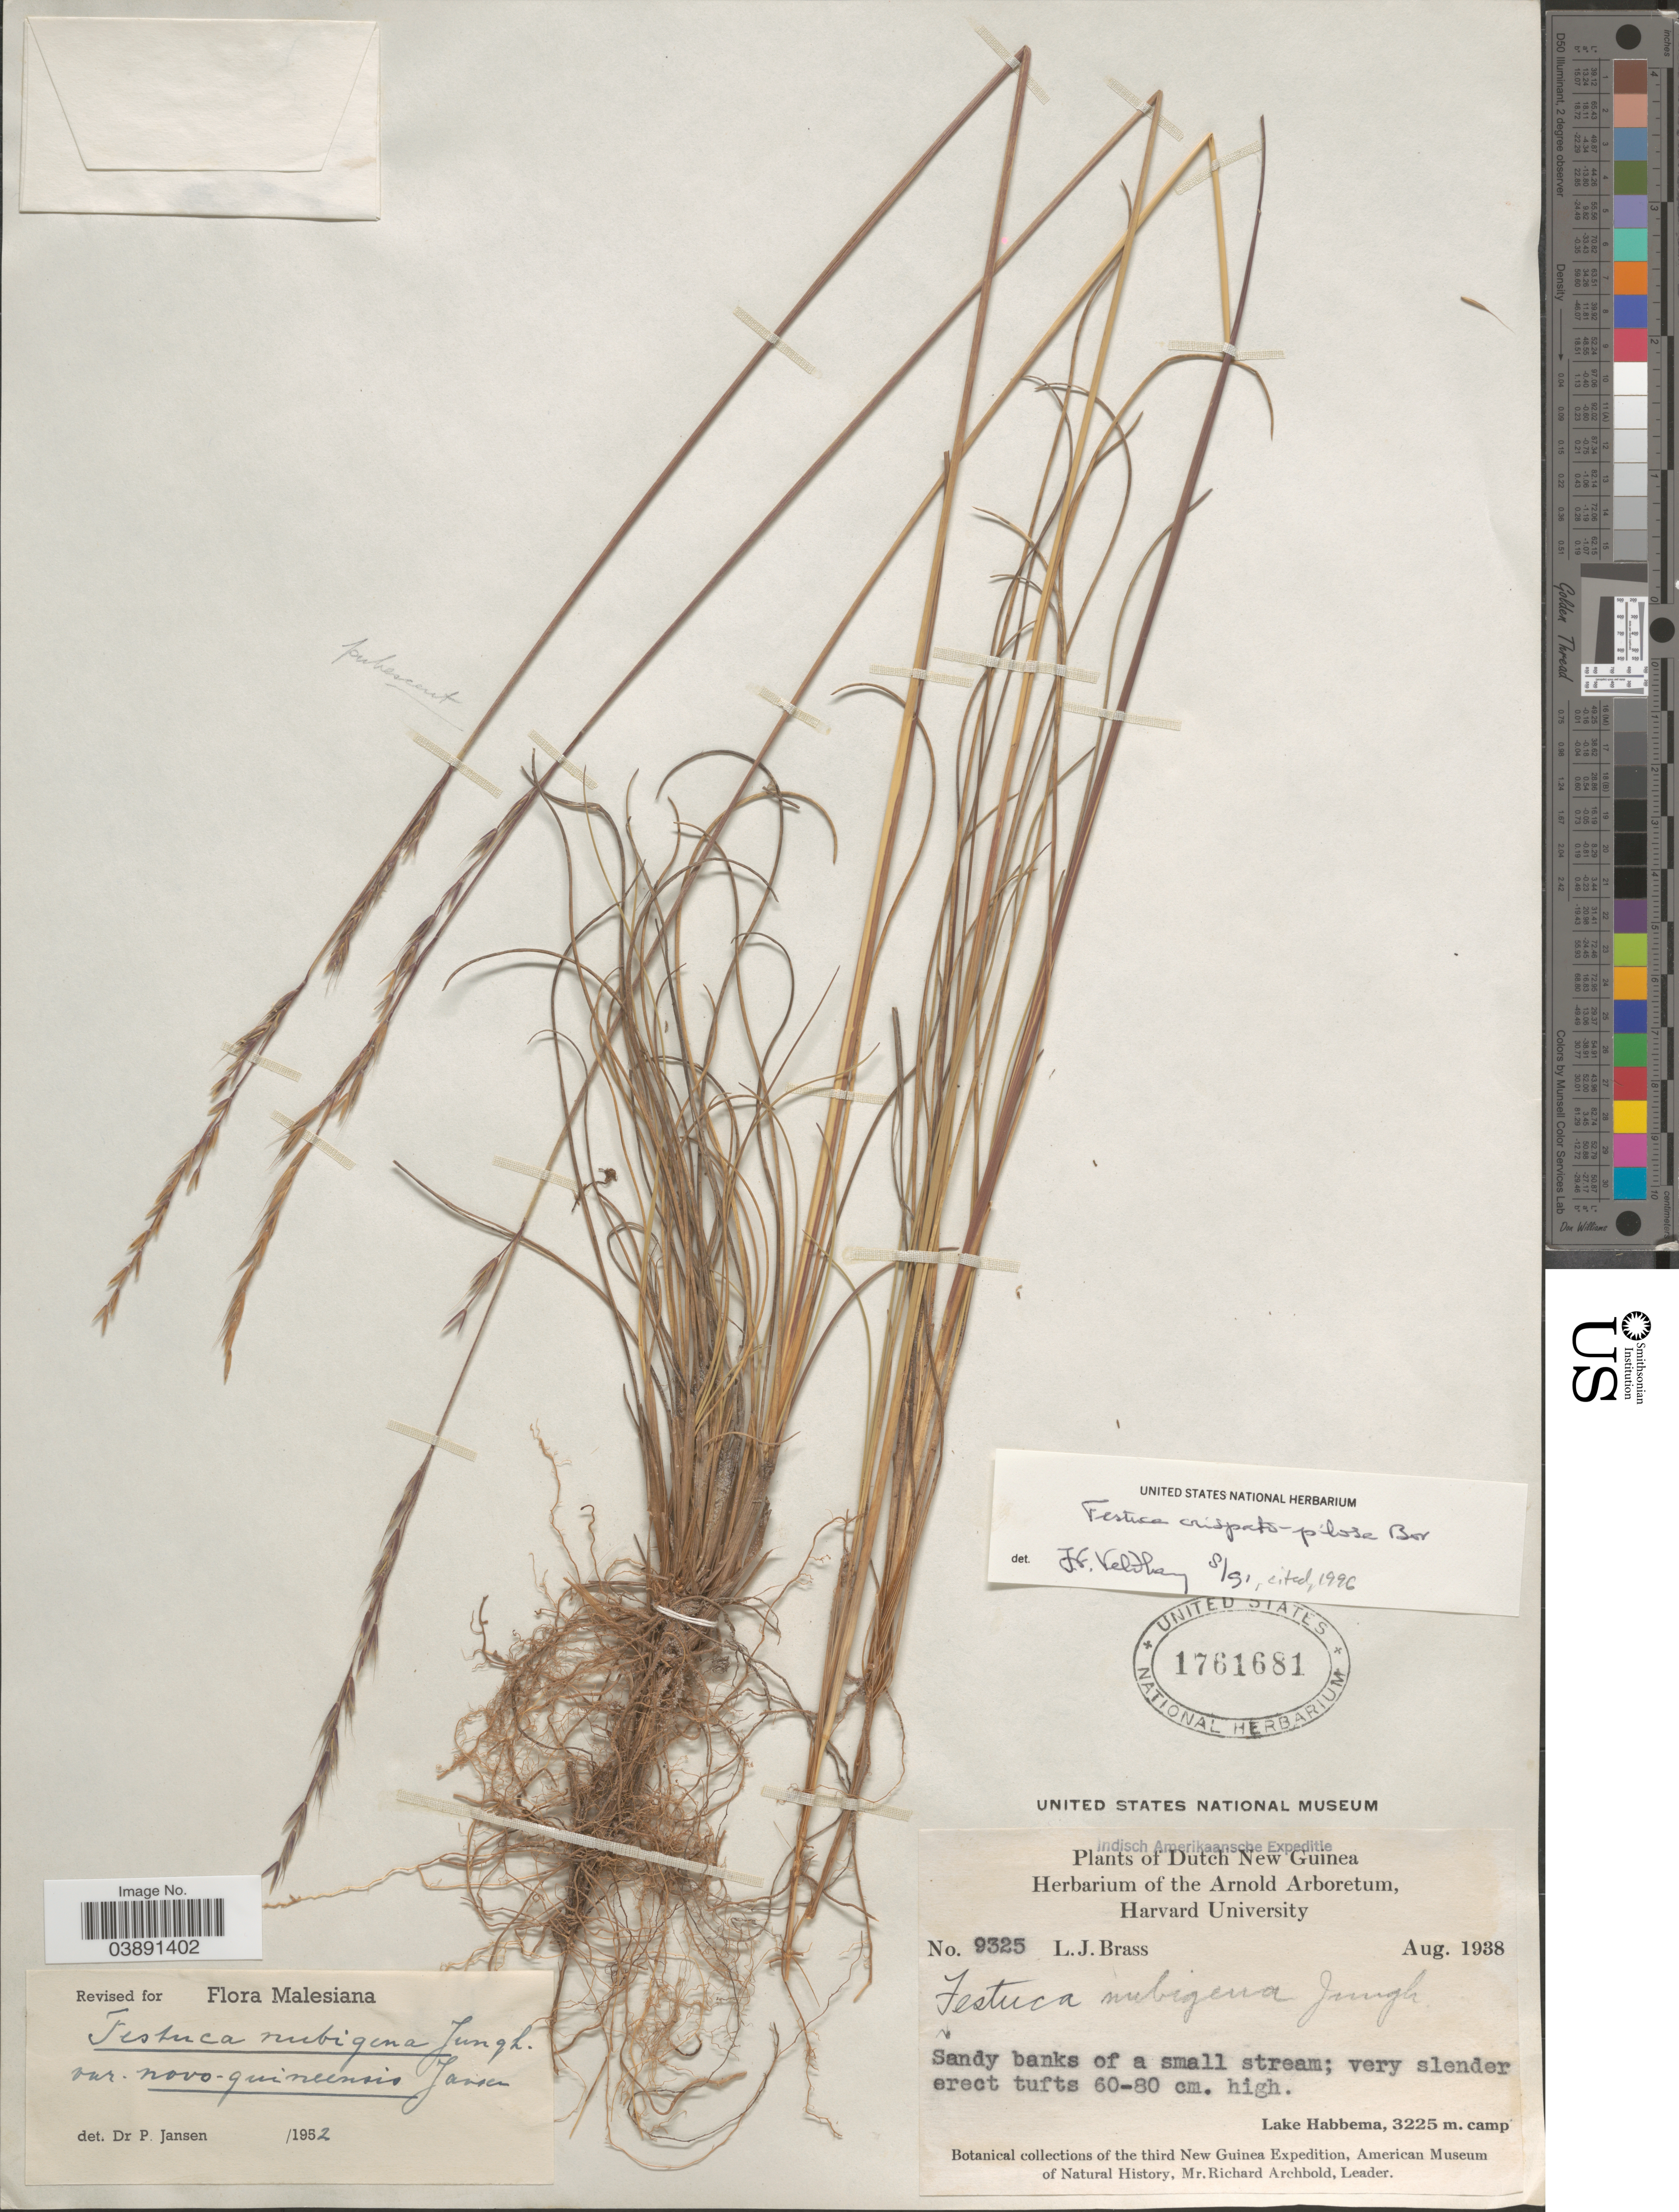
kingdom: Plantae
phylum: Tracheophyta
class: Liliopsida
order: Poales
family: Poaceae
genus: Festuca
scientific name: Festuca crispato-pilosa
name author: Bor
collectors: L. J. Brass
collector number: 9325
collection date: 1938-08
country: Indonesia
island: New Guinea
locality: Dutch New Guinea. Lake Habbema.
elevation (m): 3225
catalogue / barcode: US 1761681